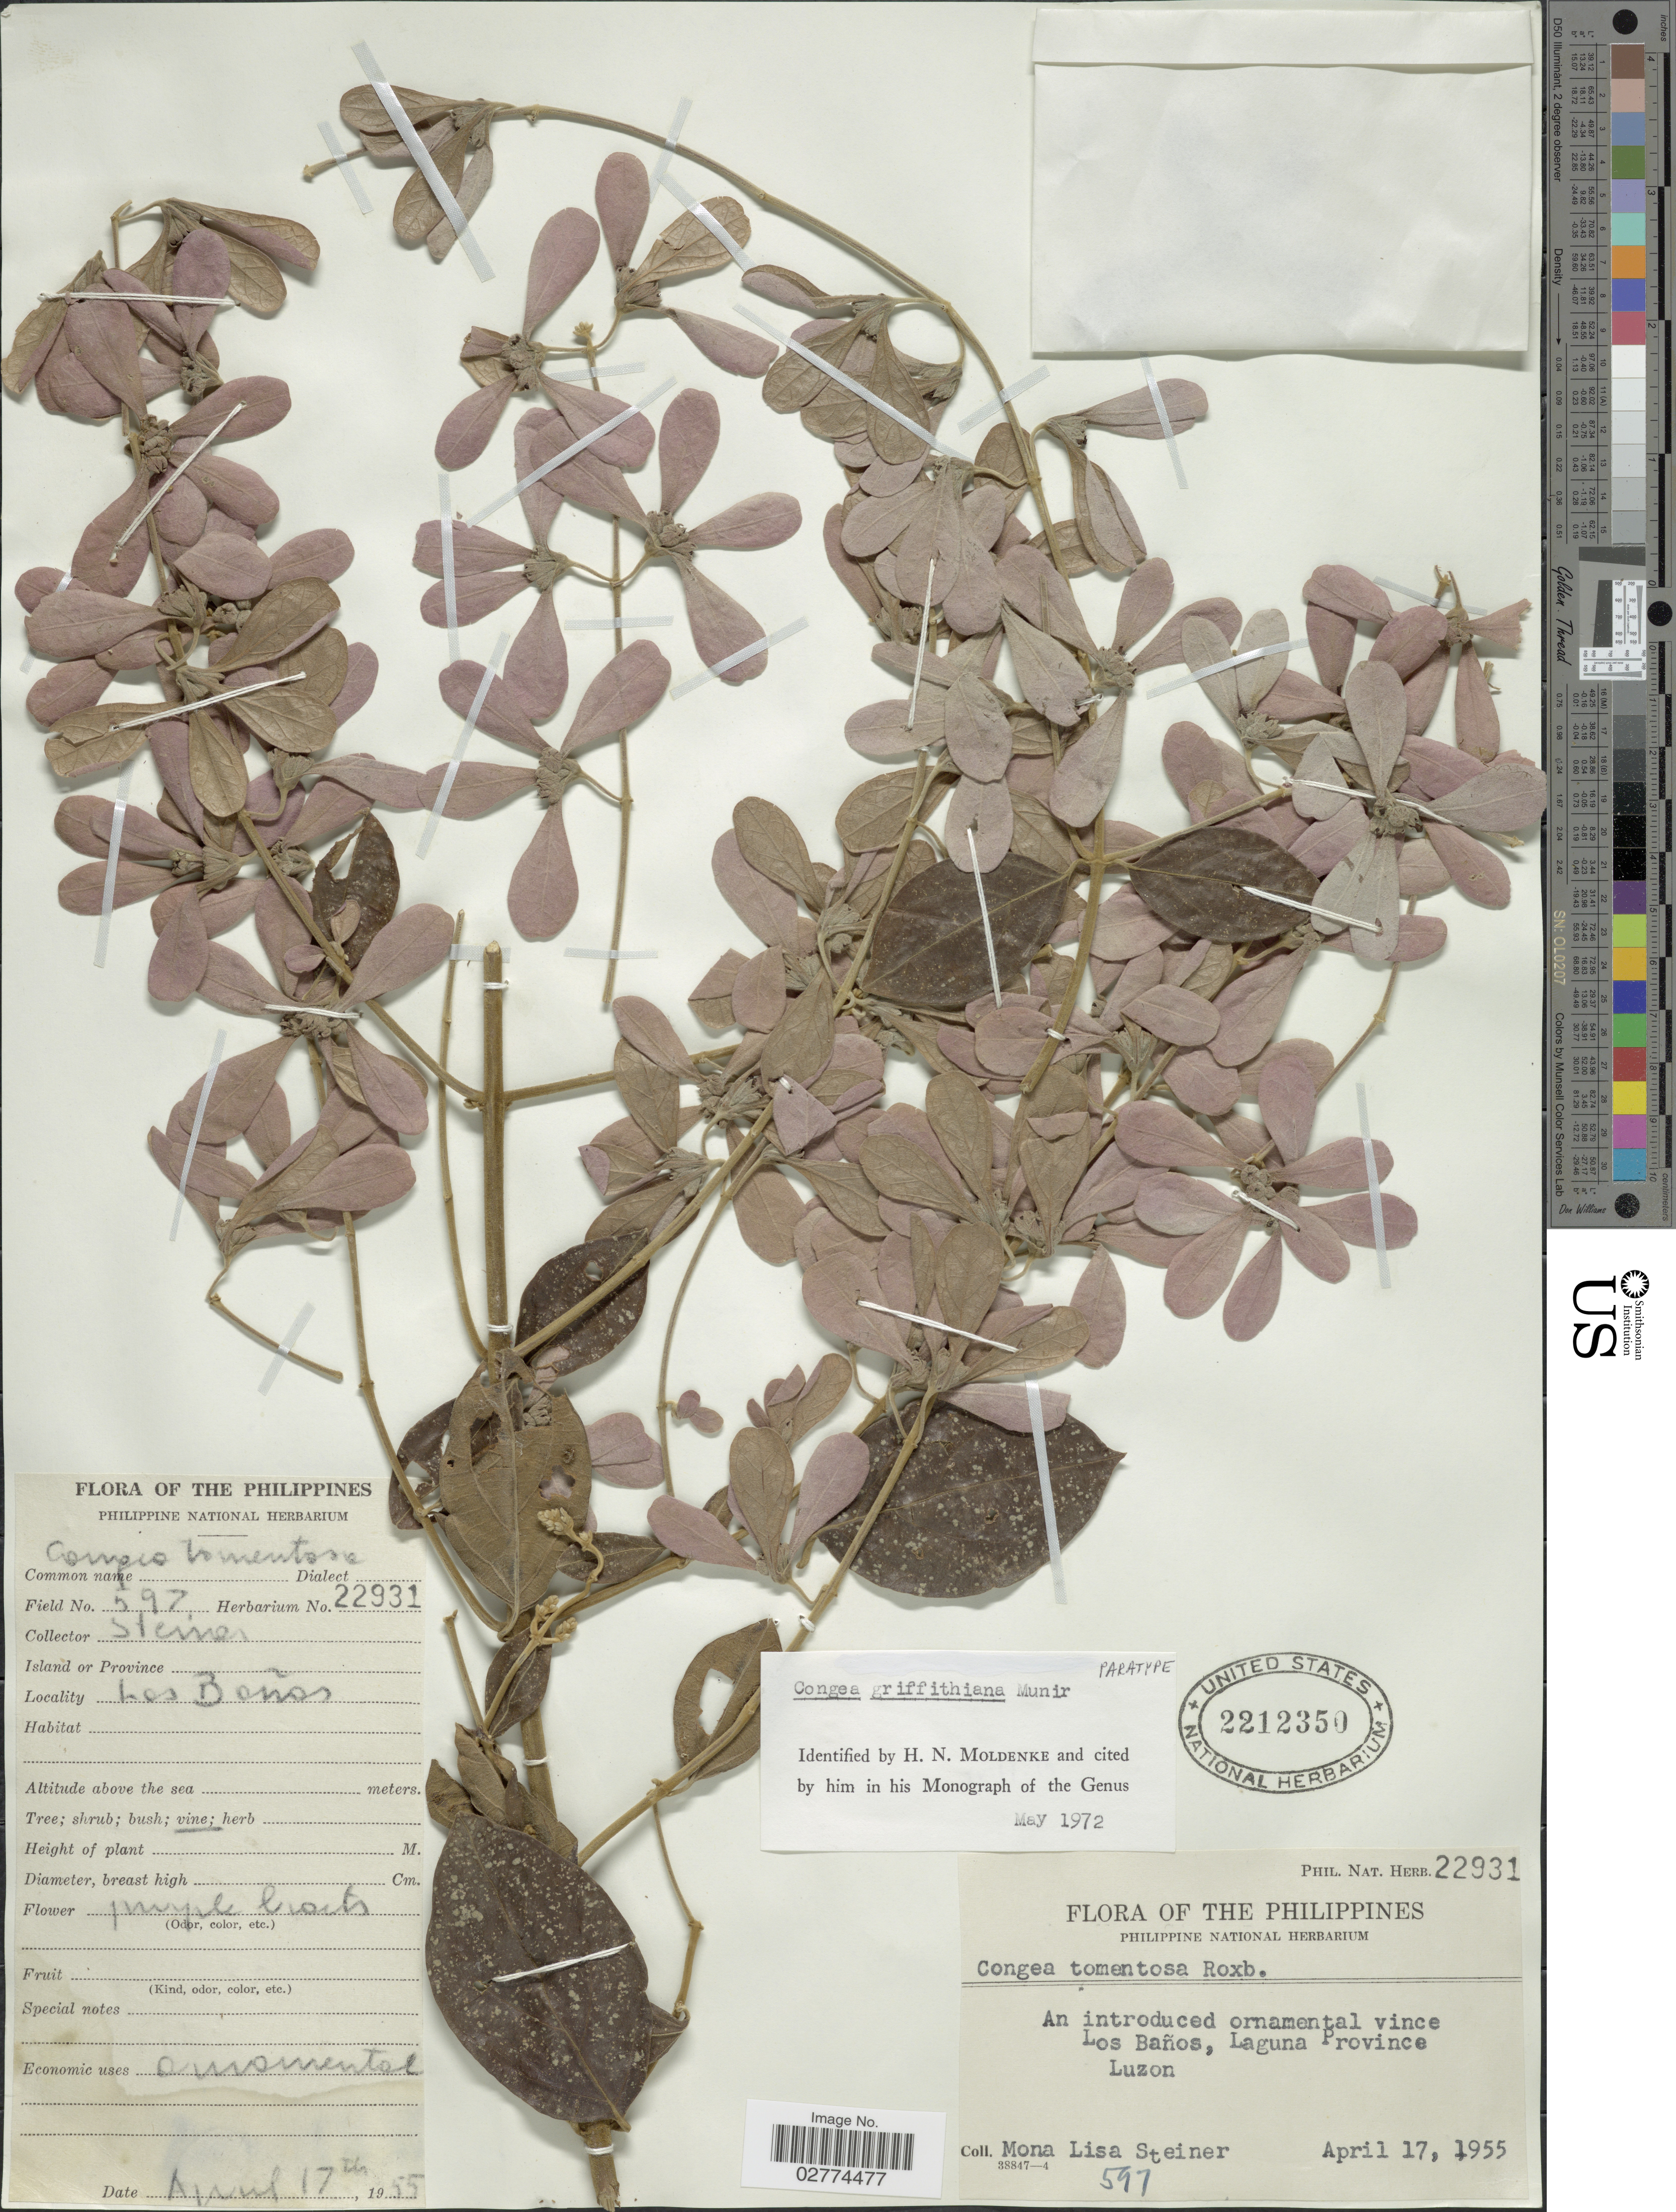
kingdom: Plantae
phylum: Tracheophyta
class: Magnoliopsida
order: Lamiales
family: Lamiaceae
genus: Congea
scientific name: Congea griffithiana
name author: Munir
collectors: M. Steiner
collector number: Phil.Nat.Herb.22931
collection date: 1955-04-17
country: Philippines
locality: An introduced ornamental vince Los Baños, Laguna Province, Luzon.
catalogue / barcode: US 2212350